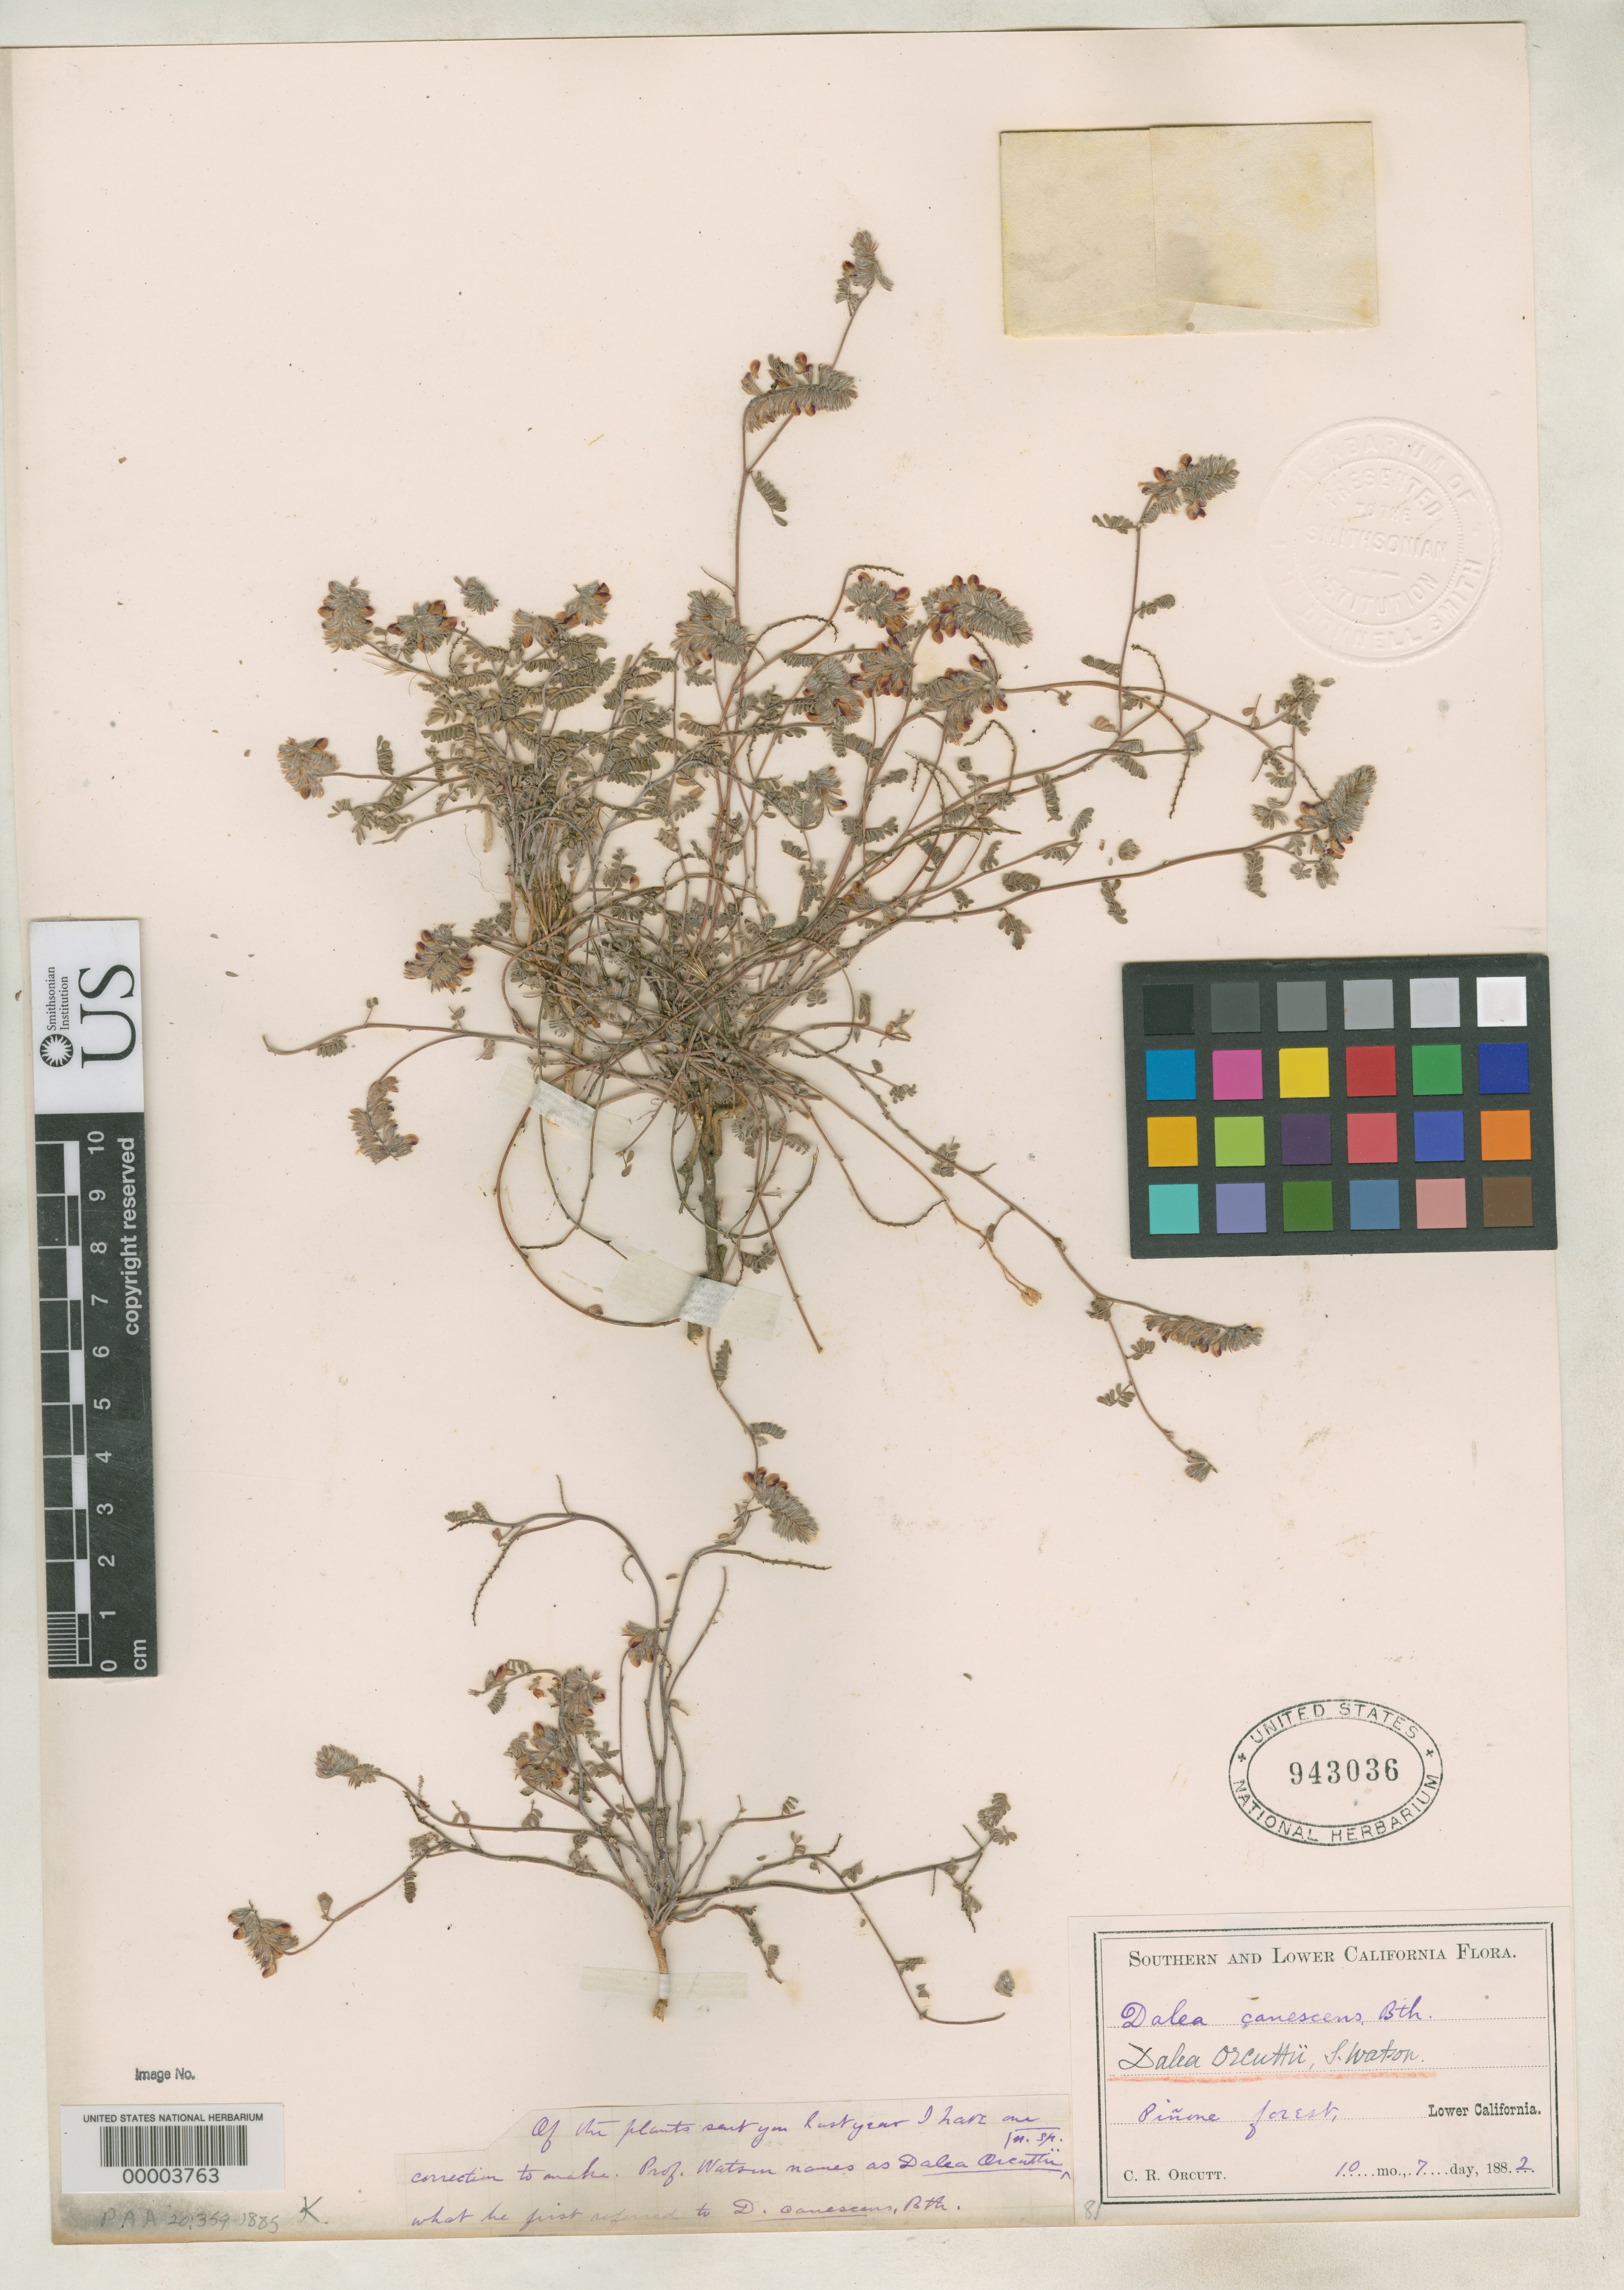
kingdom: Plantae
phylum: Tracheophyta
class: Magnoliopsida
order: Fabales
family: Fabaceae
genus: Dalea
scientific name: Dalea orcuttii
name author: S. Watson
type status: Syntype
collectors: C. R. Orcutt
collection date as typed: Oct 1882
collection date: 1882-10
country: Mexico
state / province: Baja California Norte / Baja California Sur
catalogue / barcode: US 943036